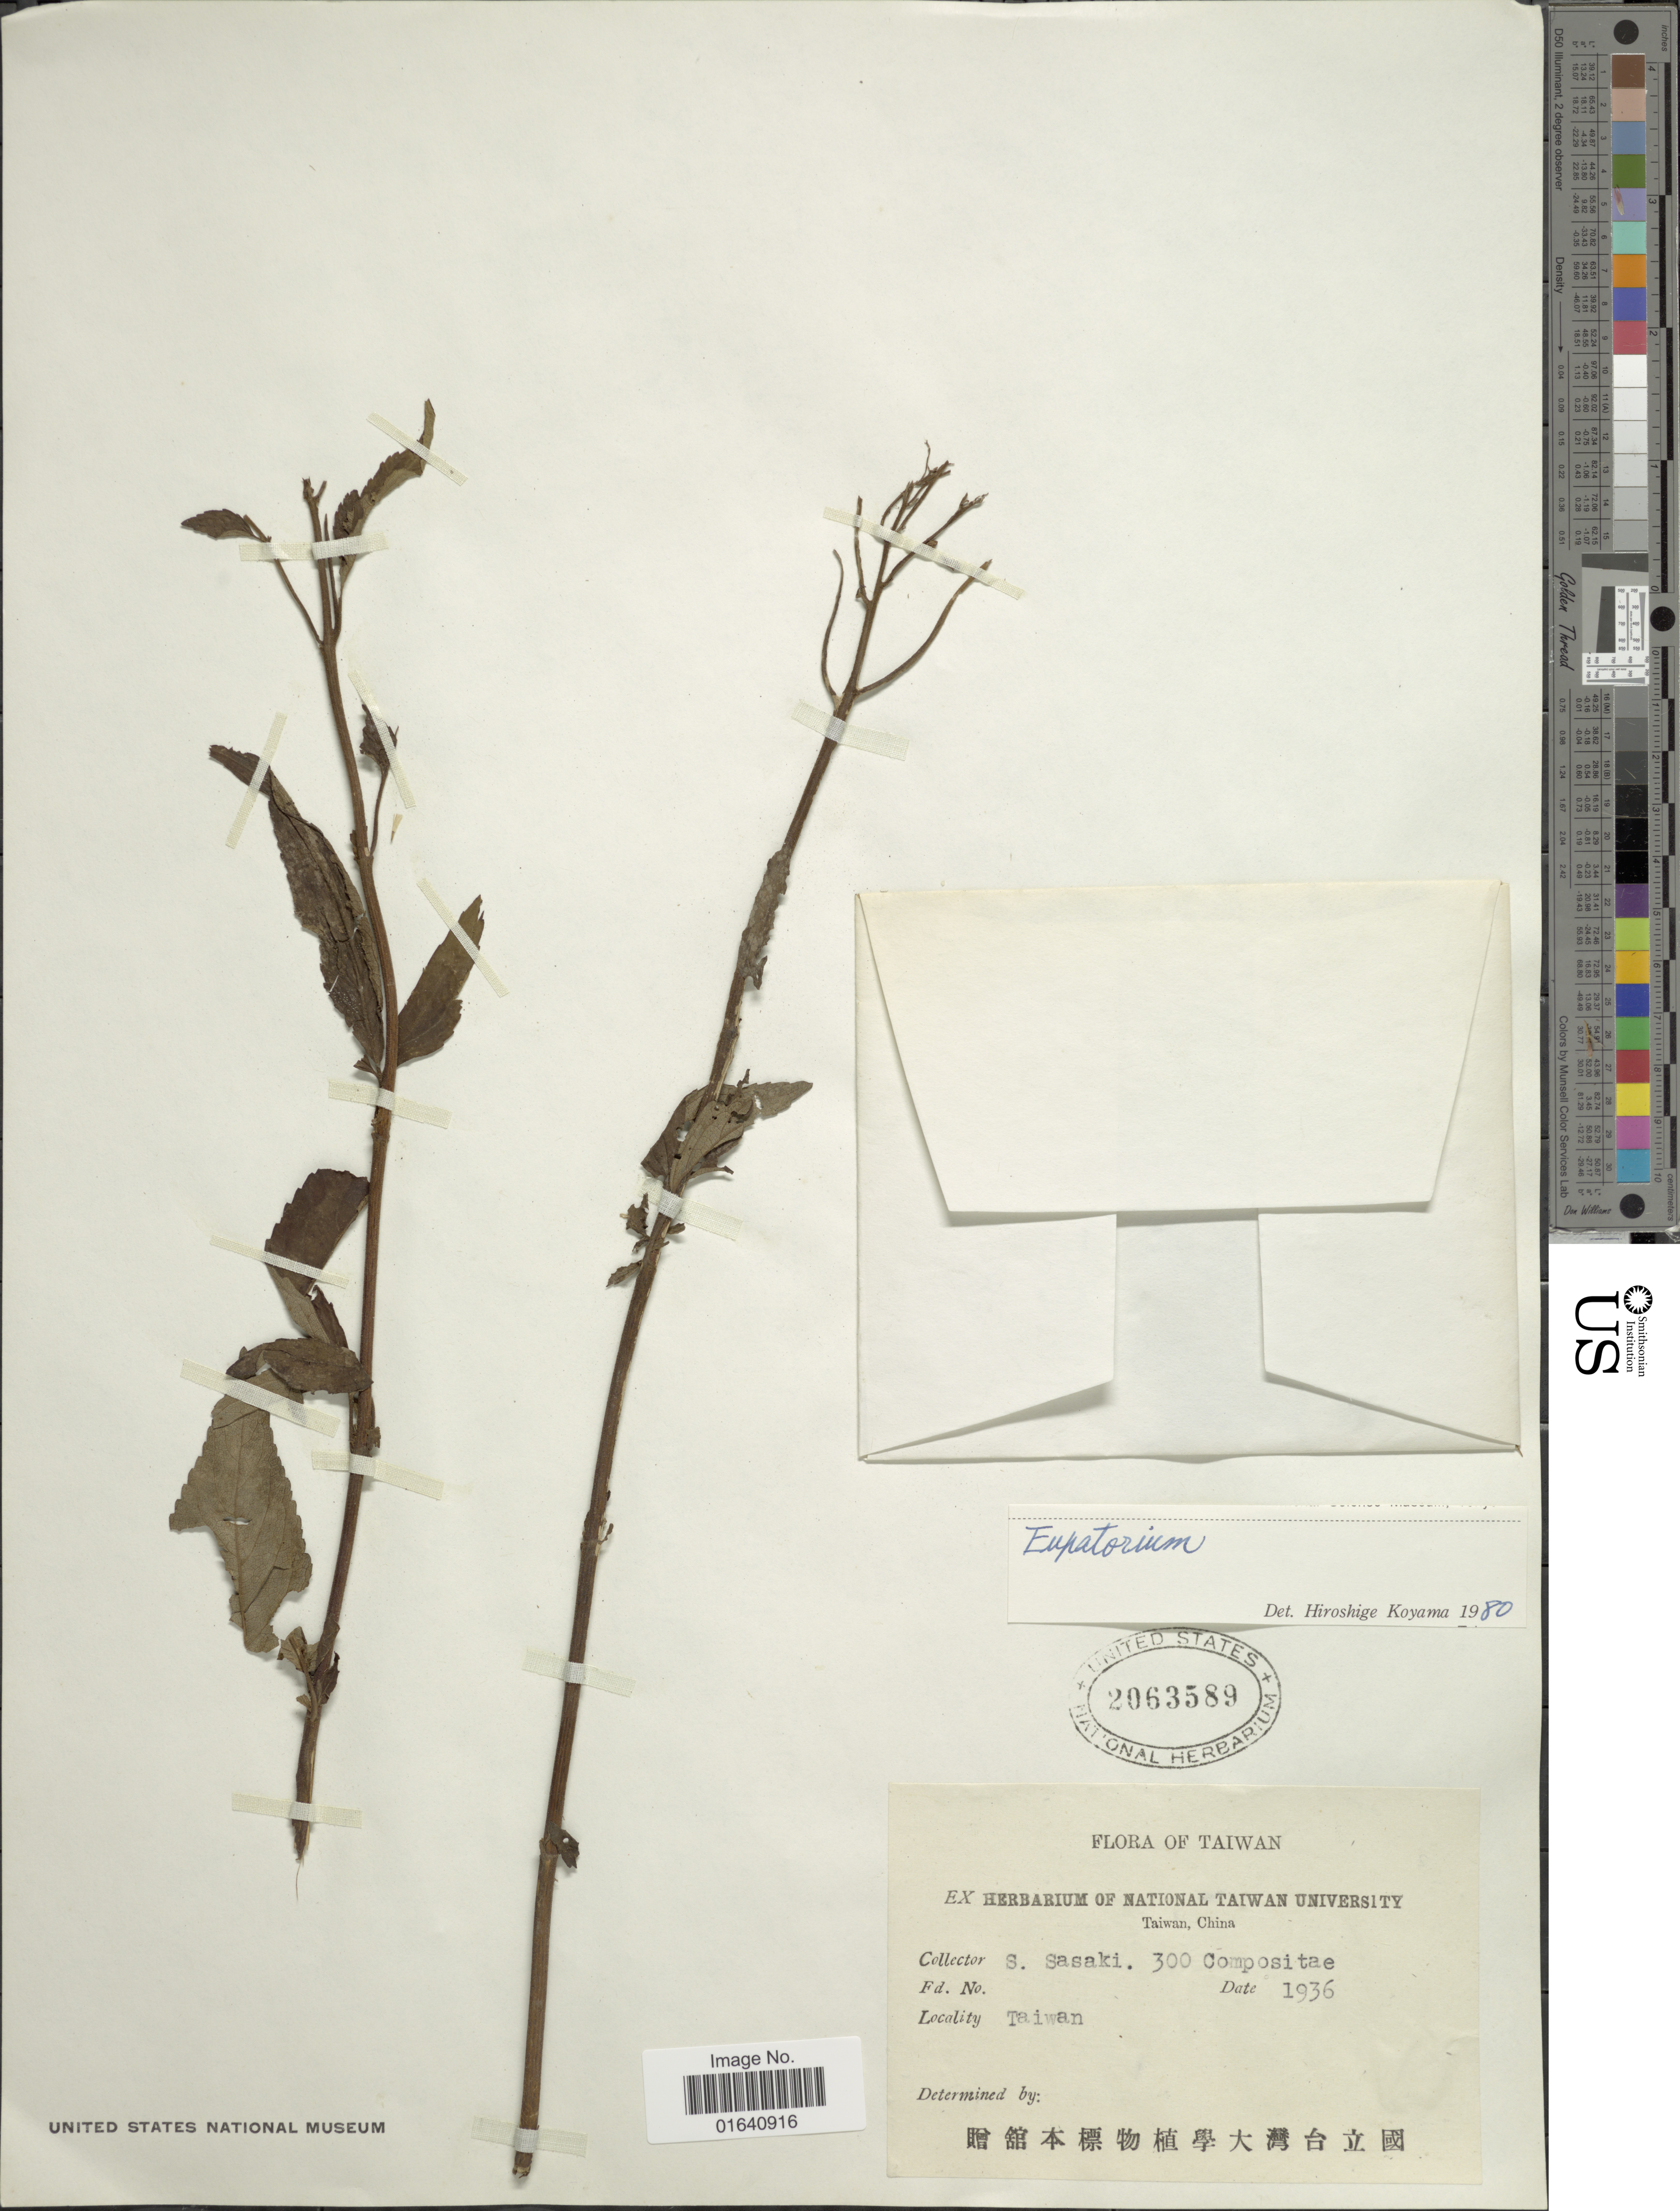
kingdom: Plantae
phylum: Tracheophyta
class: Magnoliopsida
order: Asterales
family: Asteraceae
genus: Eupatorium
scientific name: Eupatorium sp.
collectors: S. Sasaki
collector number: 300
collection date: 1936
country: Taiwan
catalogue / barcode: US 2063589